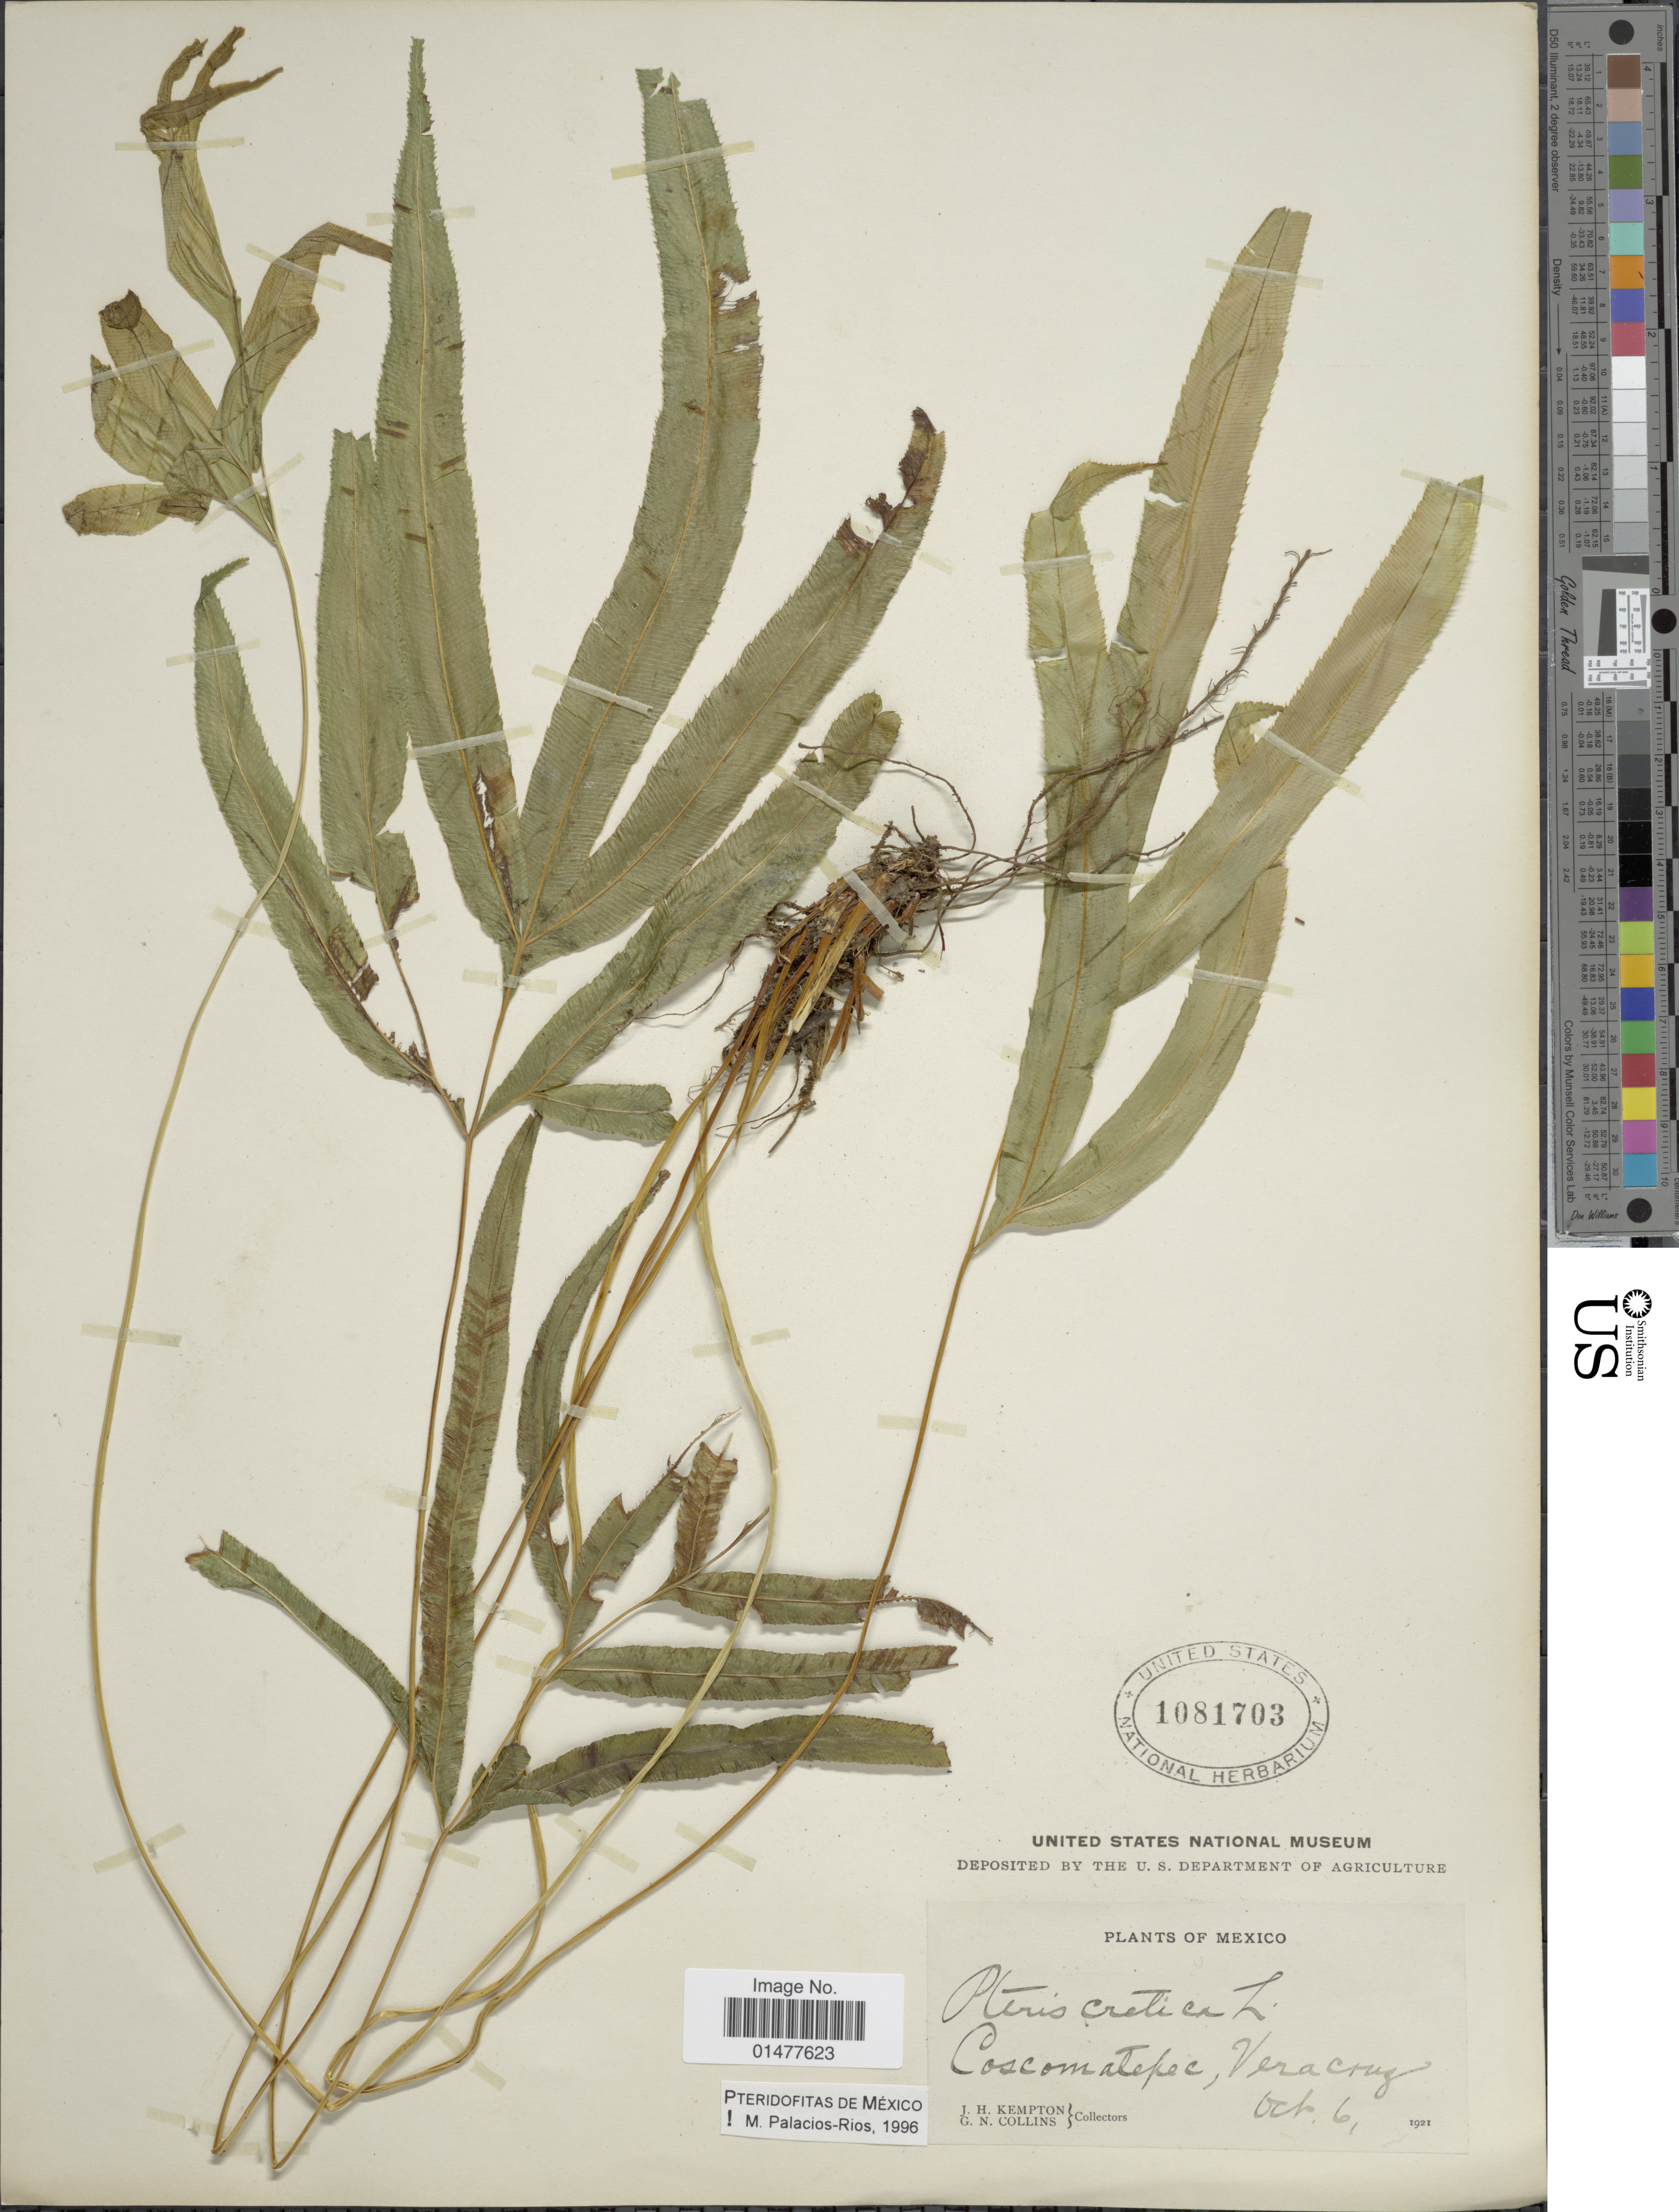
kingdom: Plantae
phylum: Tracheophyta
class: Polypodiopsida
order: Polypodiales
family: Pteridaceae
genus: Pteris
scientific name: Pteris cretica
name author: L.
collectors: J. H. Kempton & G. Collins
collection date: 1921-10-06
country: Mexico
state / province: Veracruz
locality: Coscomaltepec, Vera Cruz.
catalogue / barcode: US 1081703